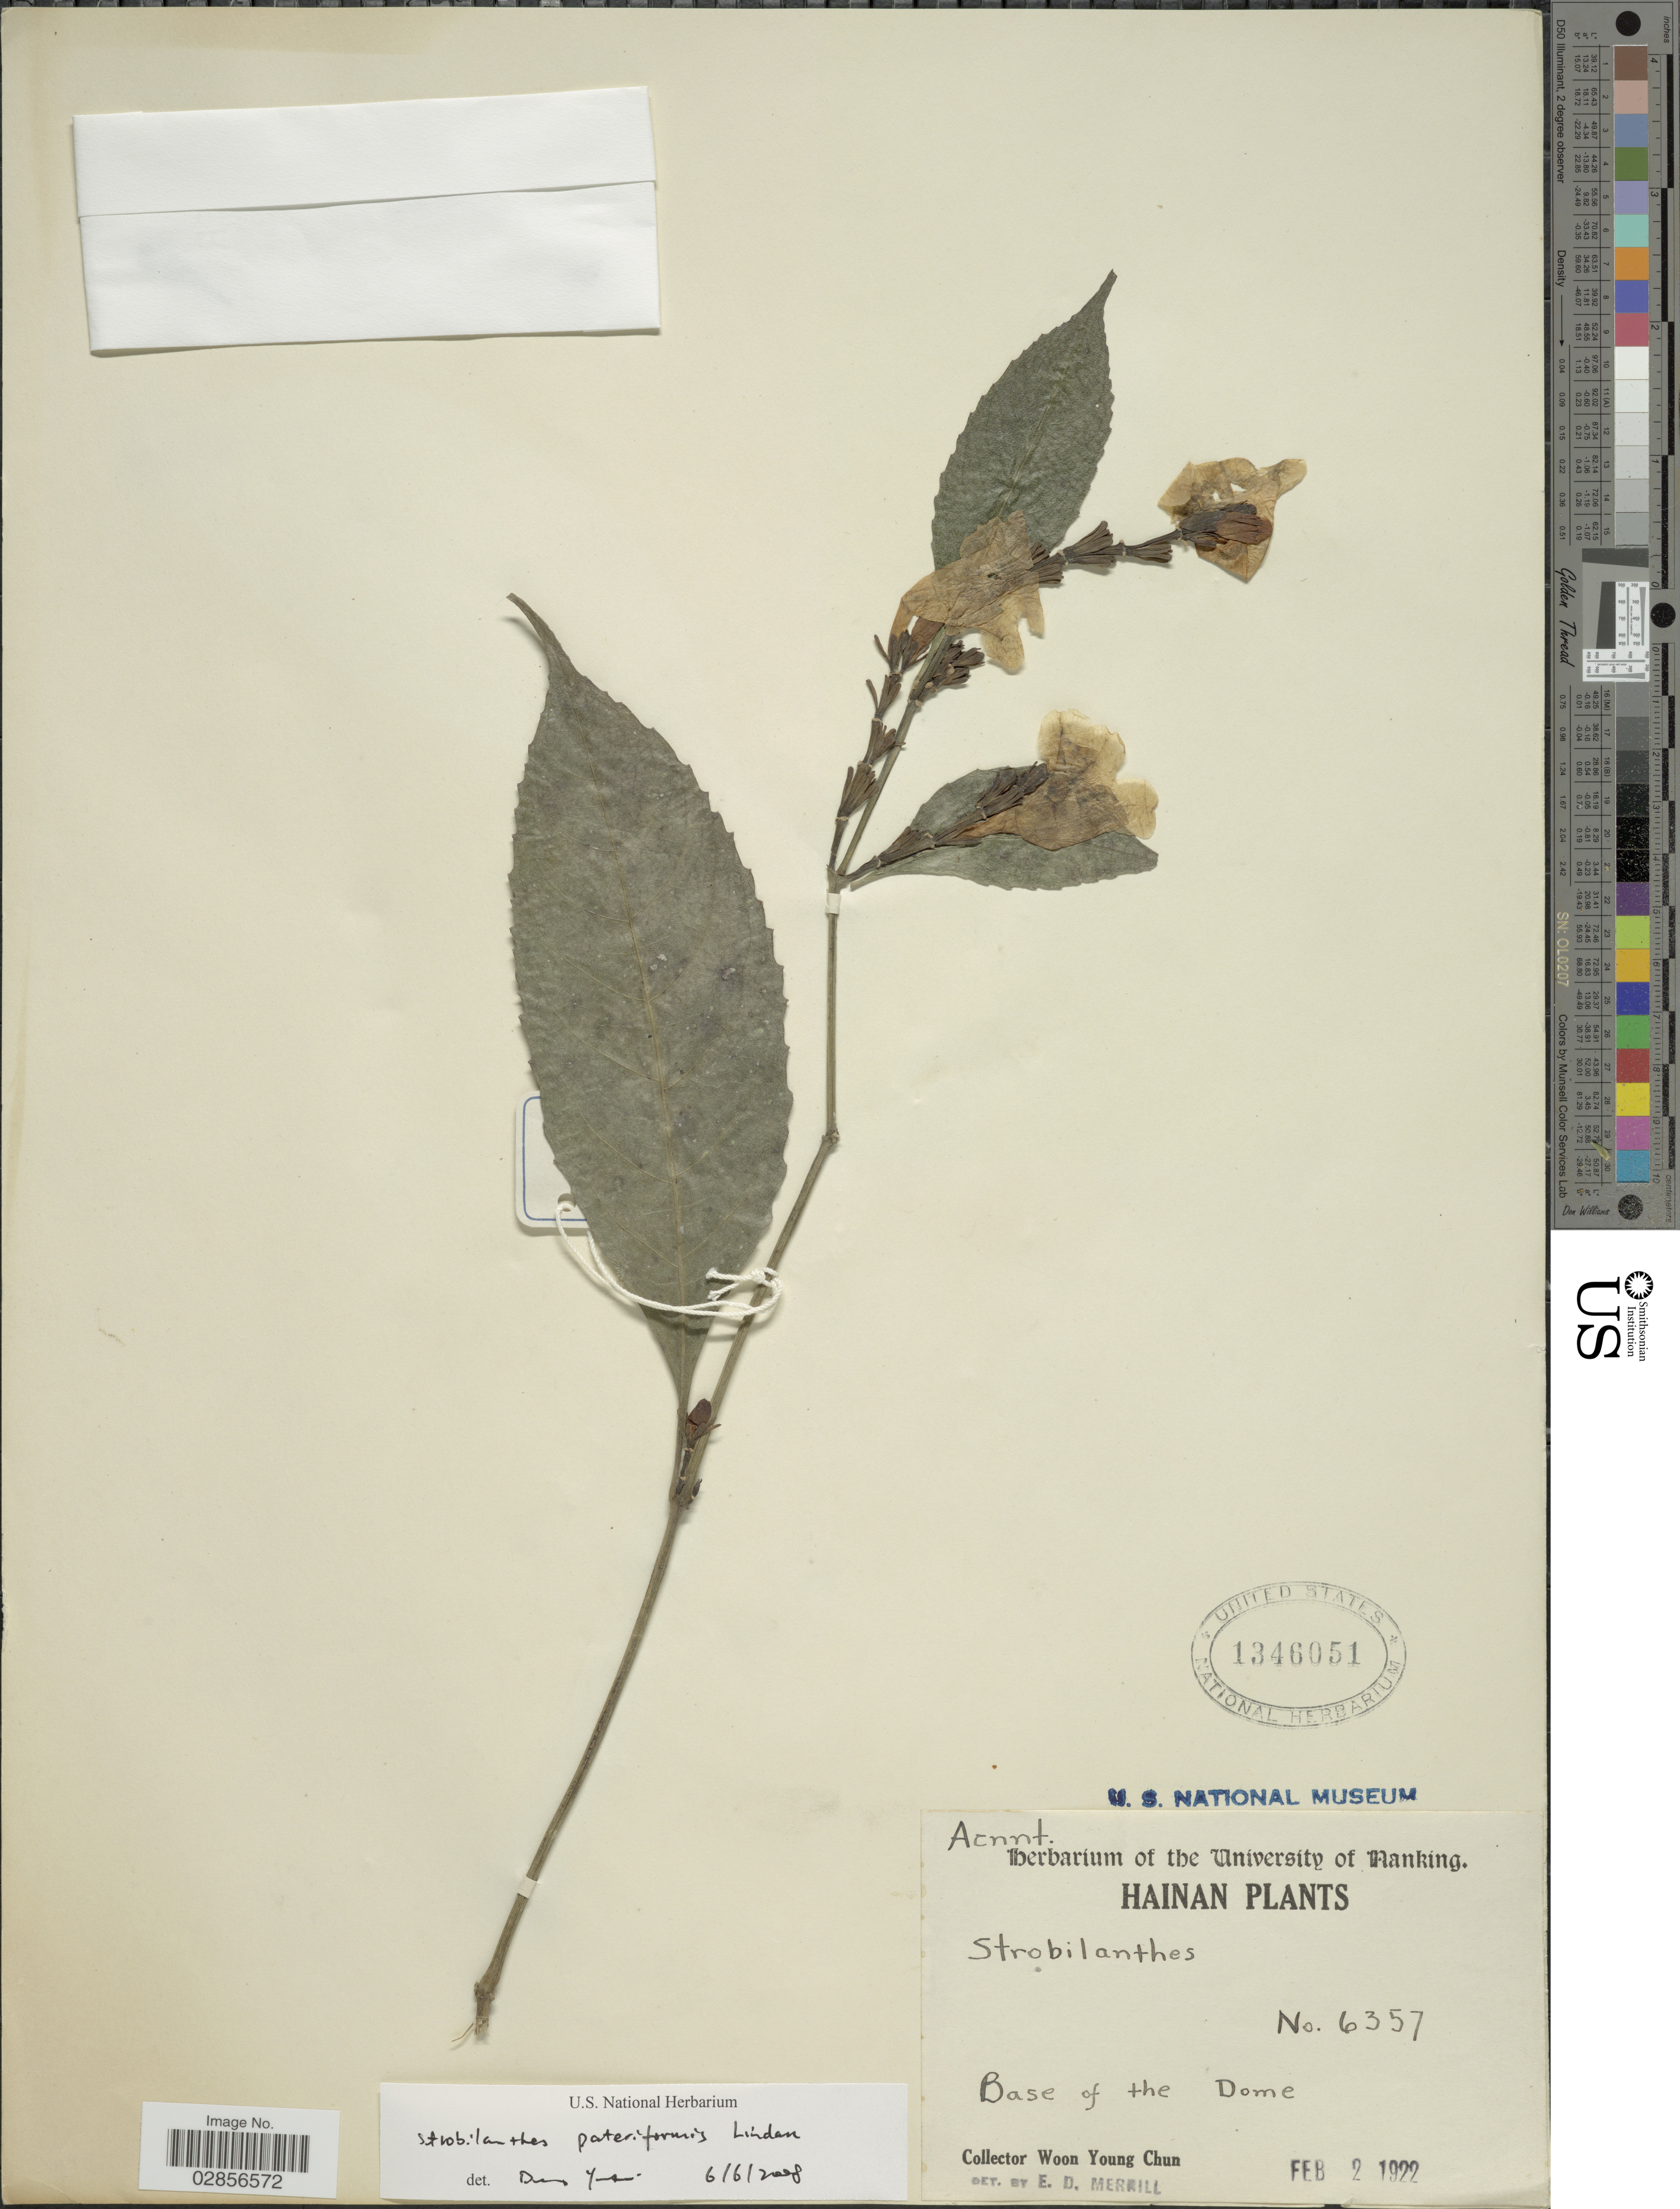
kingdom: Plantae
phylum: Tracheophyta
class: Magnoliopsida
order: Lamiales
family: Acanthaceae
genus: Strobilanthes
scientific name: Strobilanthes pateriformis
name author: Lindau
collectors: W. Y. Chun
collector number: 6357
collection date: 1922-02-02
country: China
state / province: Hainan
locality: Base of the Dome.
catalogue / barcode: US 1346051